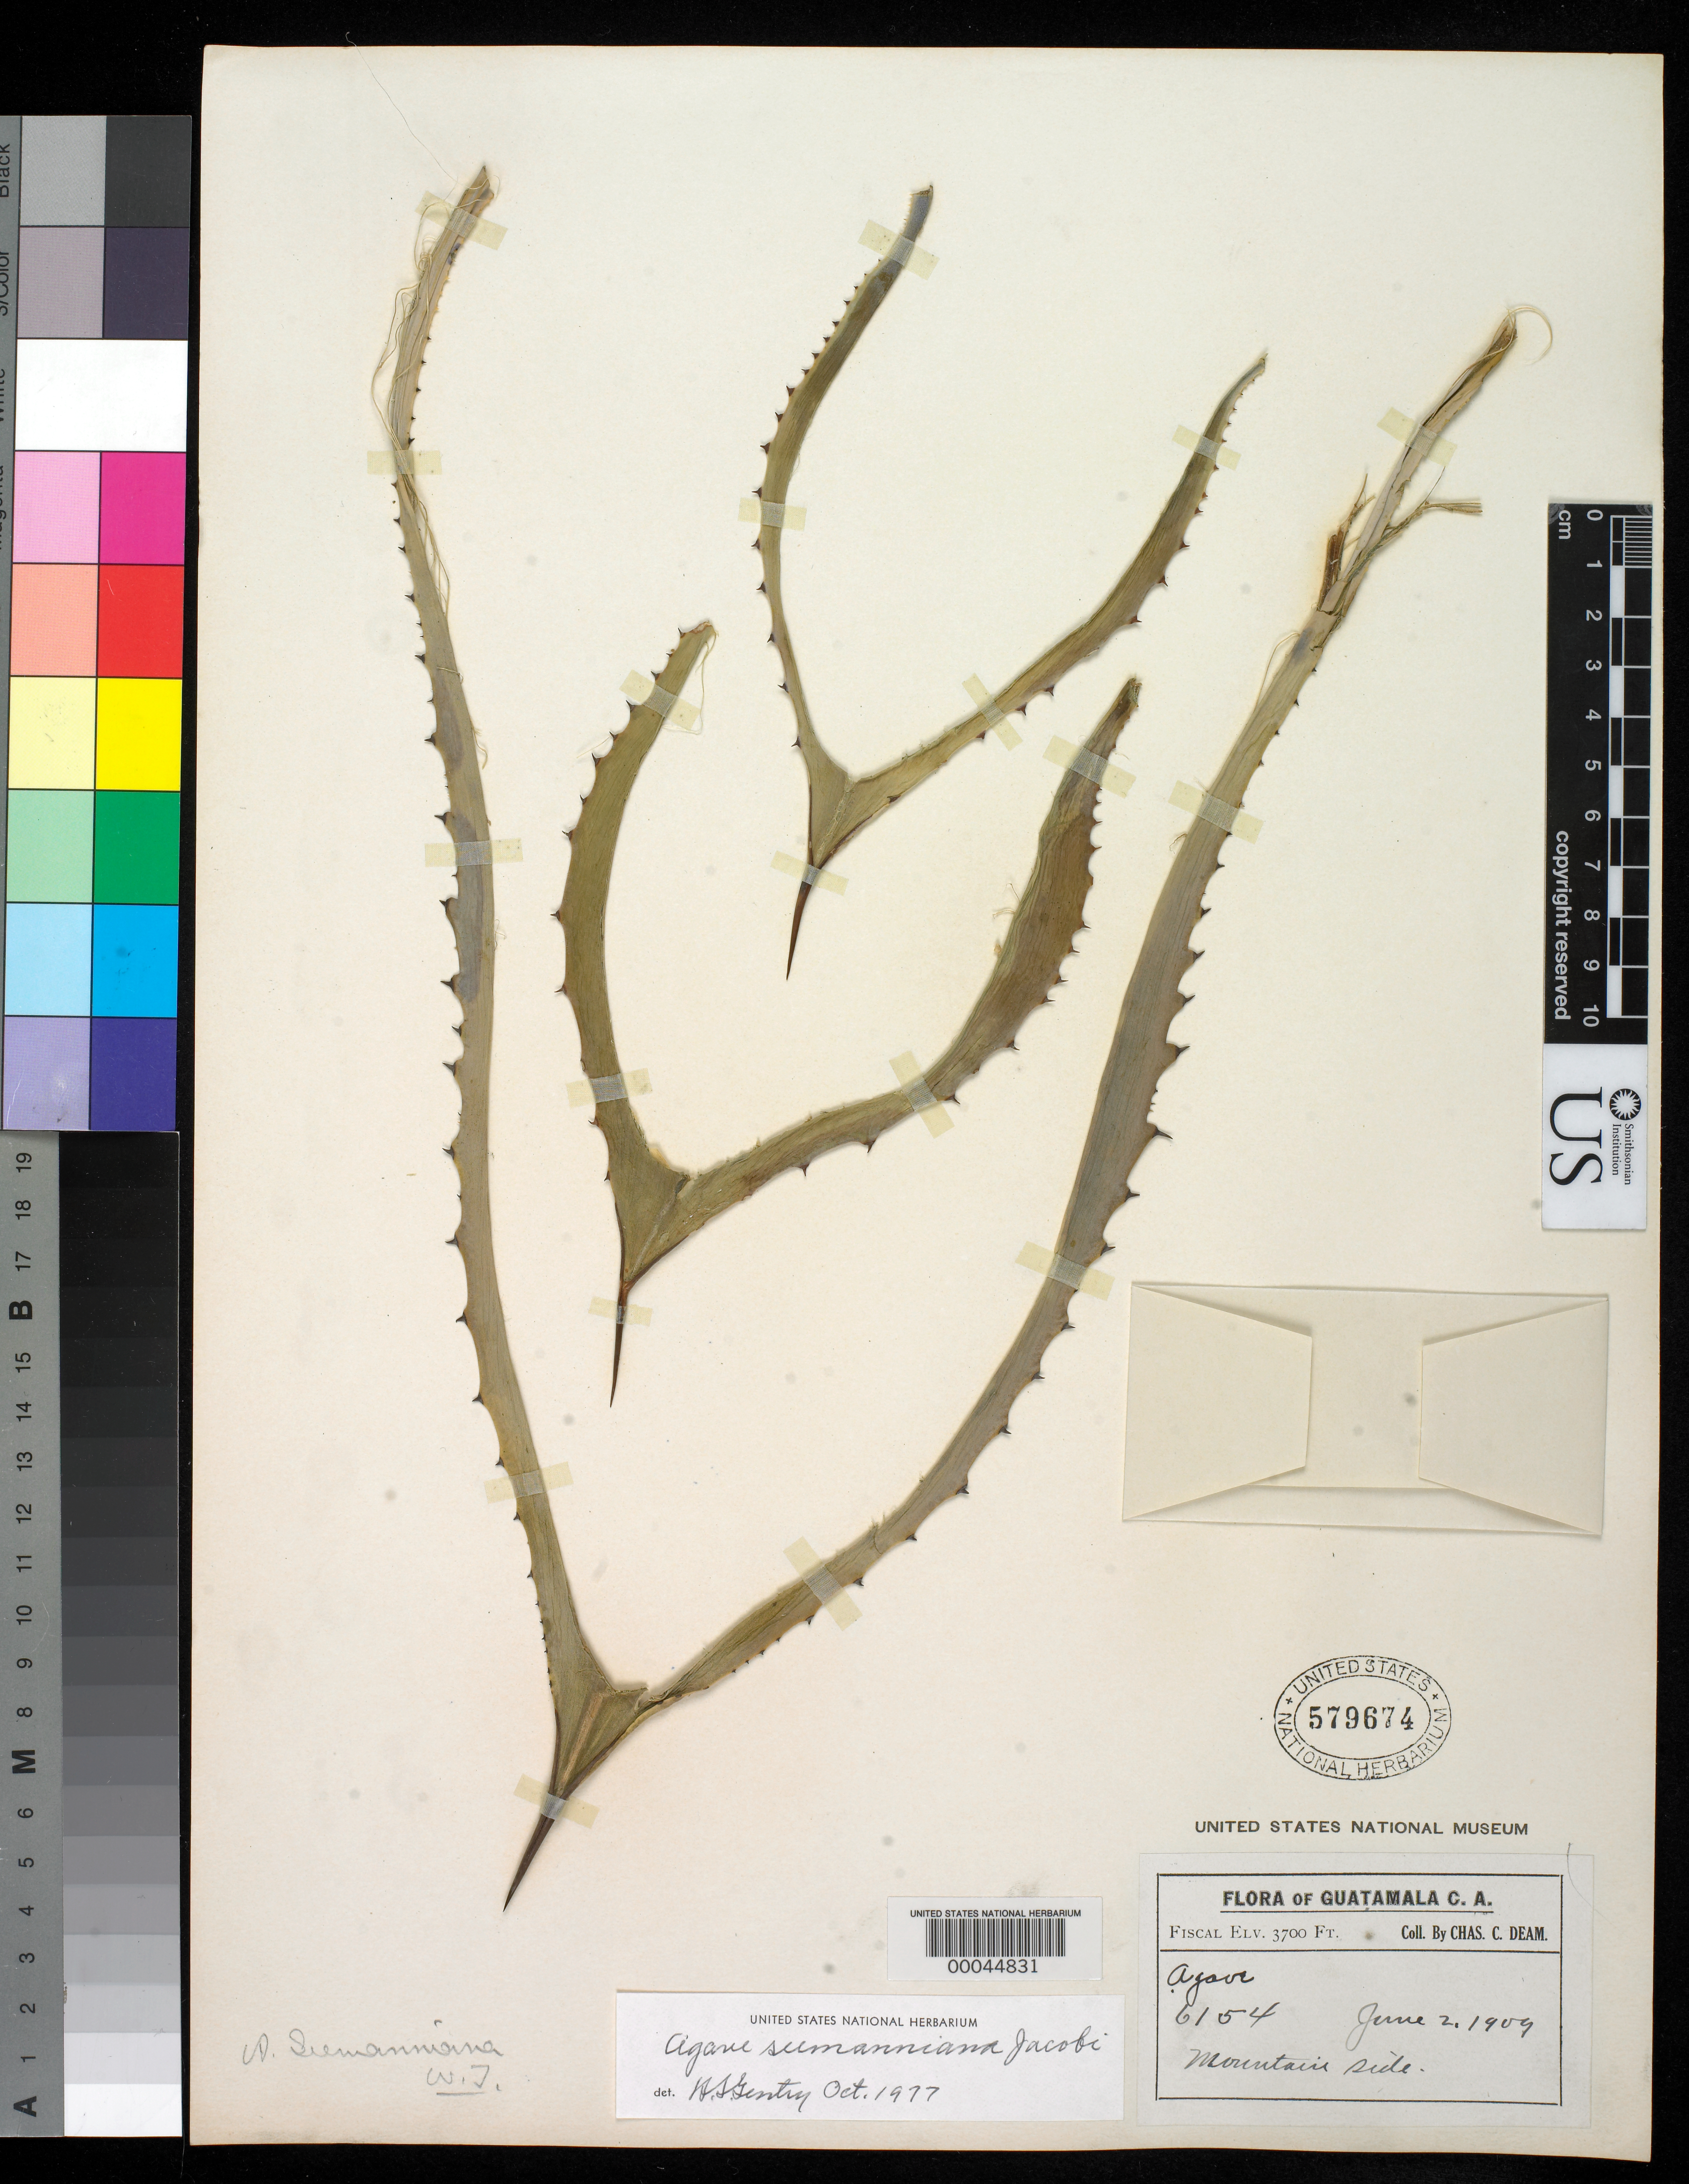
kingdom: Plantae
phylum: Tracheophyta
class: Liliopsida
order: Asparagales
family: Asparagaceae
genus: Agave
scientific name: Agave seemanniana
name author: Jacobi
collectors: C. C. Deam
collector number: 6154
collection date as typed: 02 Jun 1909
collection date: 1909-06-02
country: Guatemala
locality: Mountain side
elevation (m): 1128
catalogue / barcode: US 579674